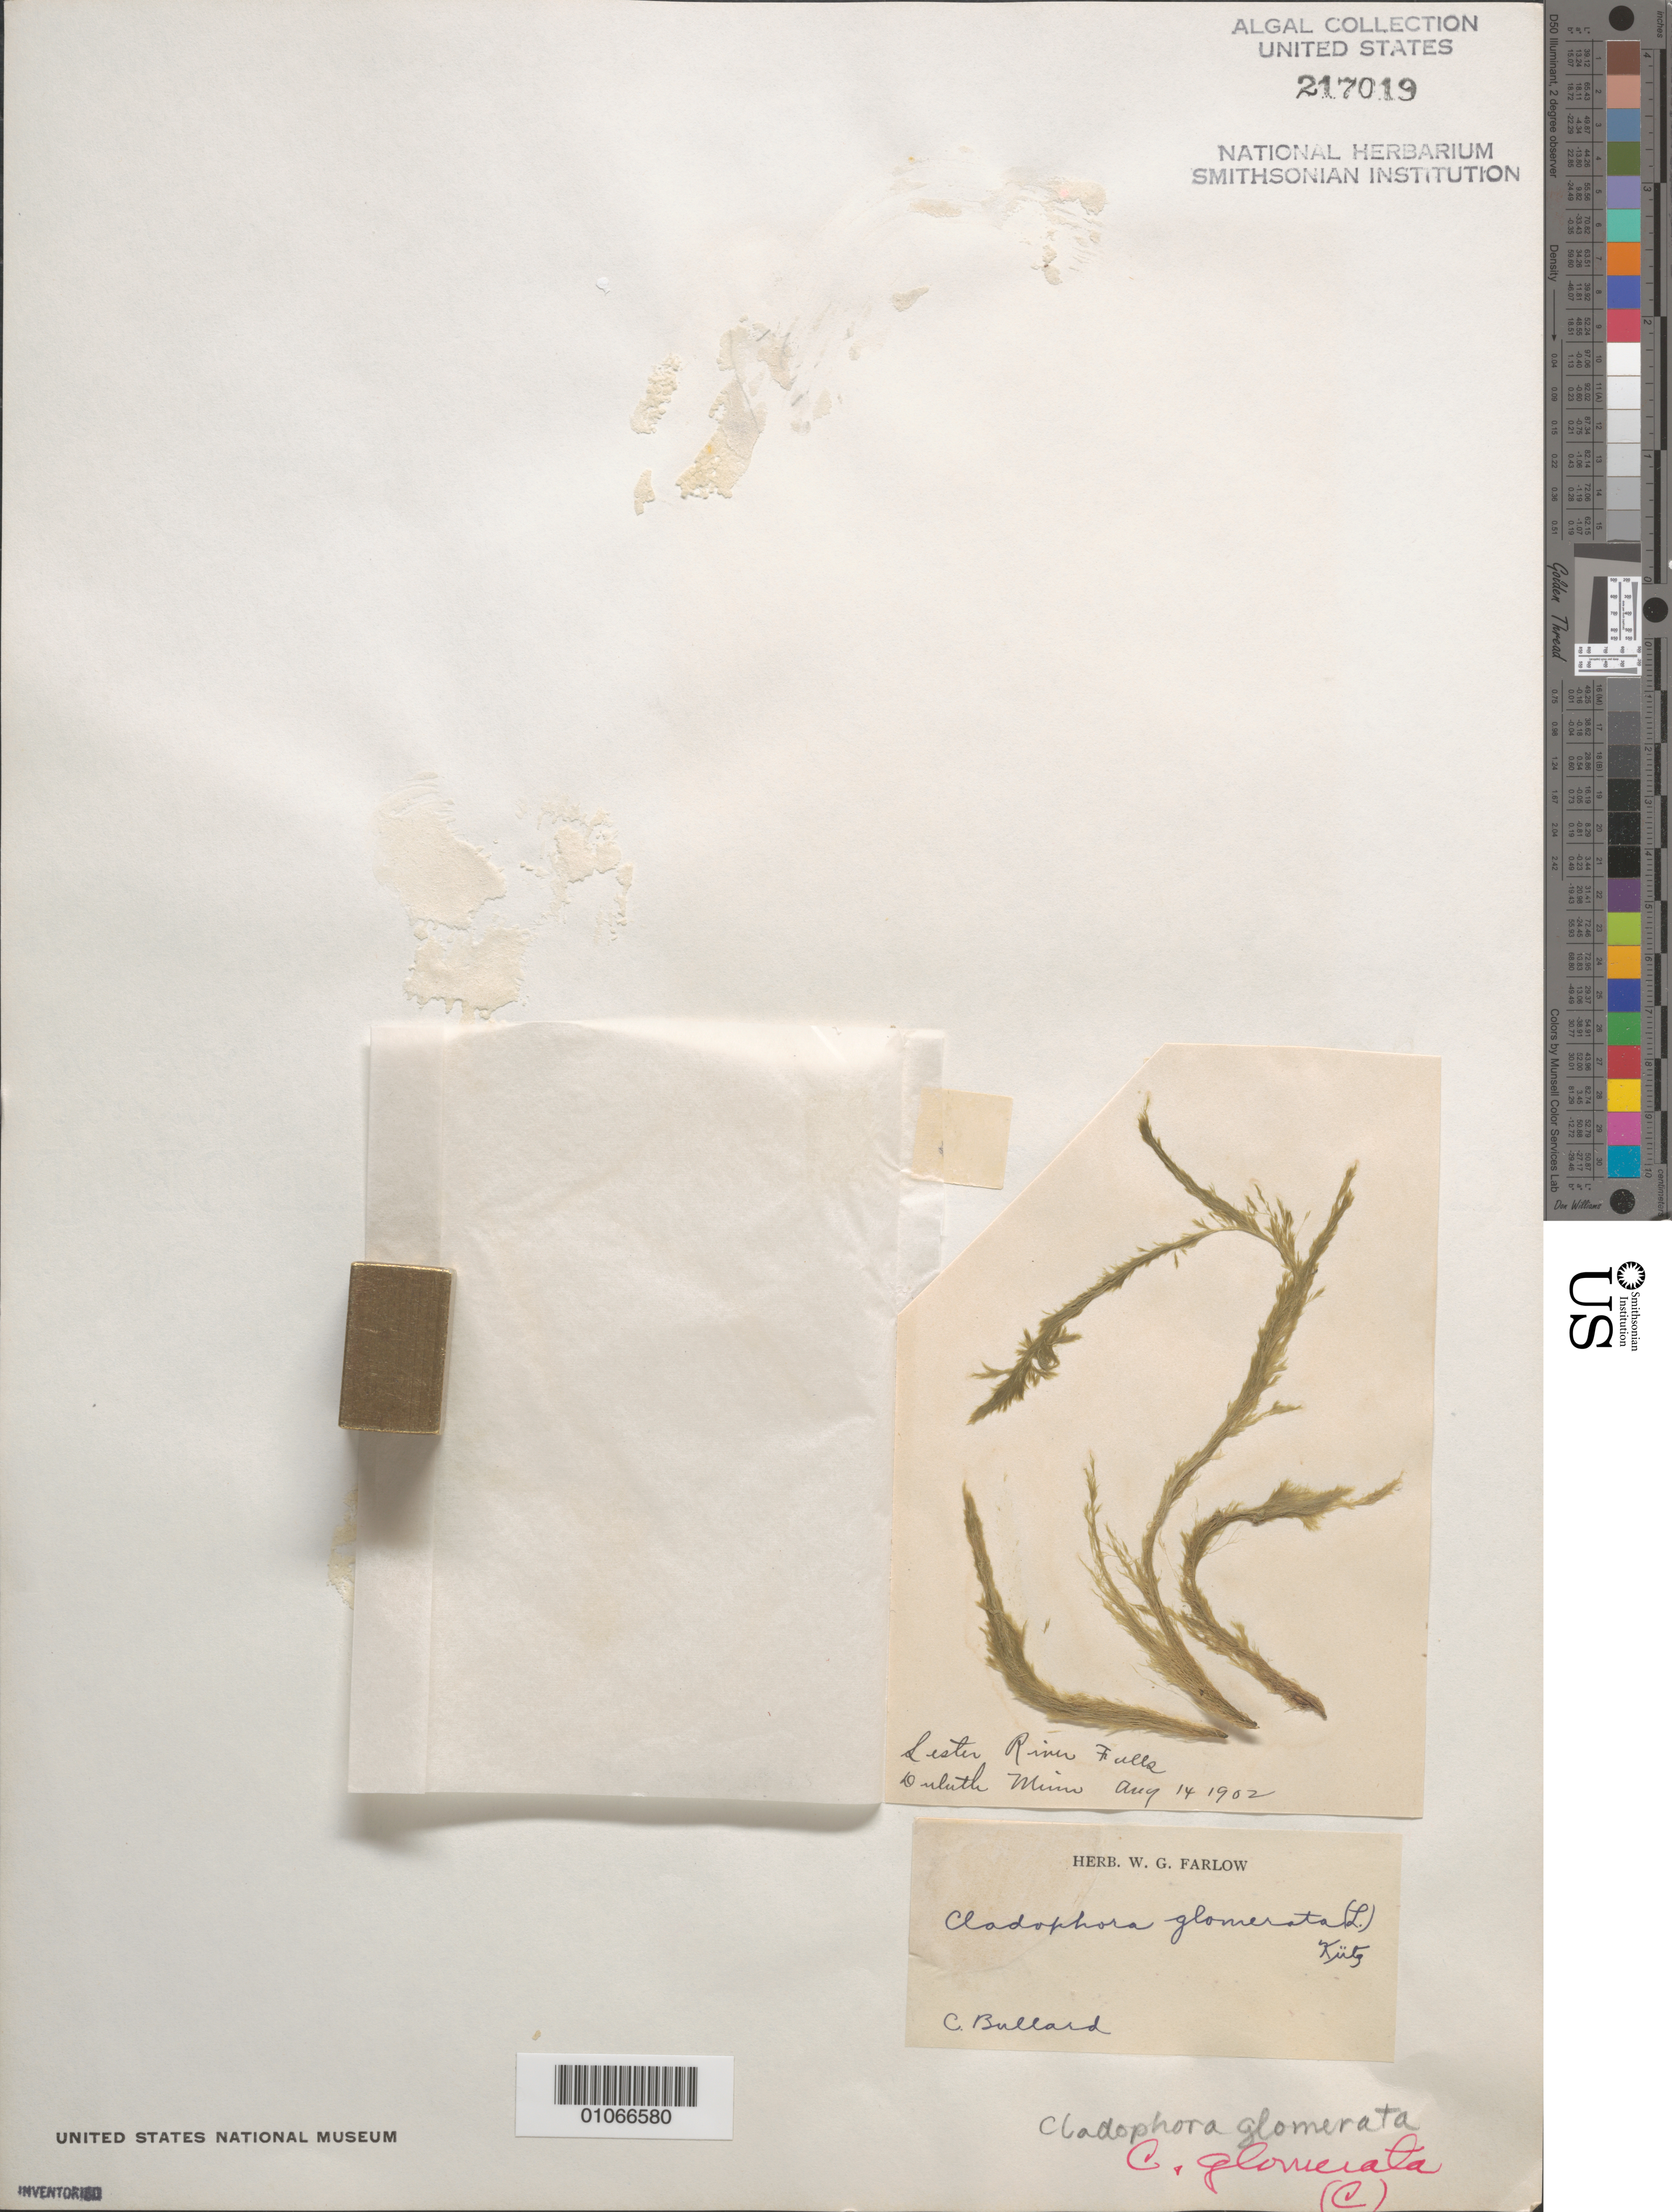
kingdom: Plantae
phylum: Chlorophyta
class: Ulvophyceae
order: Cladophorales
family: Cladophoraceae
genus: Cladophora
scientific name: Cladophora glomerata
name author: (L.) Kütz.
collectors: C. Bullard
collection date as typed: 14 Aug 1902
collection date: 1902-08-14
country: United States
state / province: Minnesota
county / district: St. Louis County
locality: Lester River Falls, Duluth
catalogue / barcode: US 217019